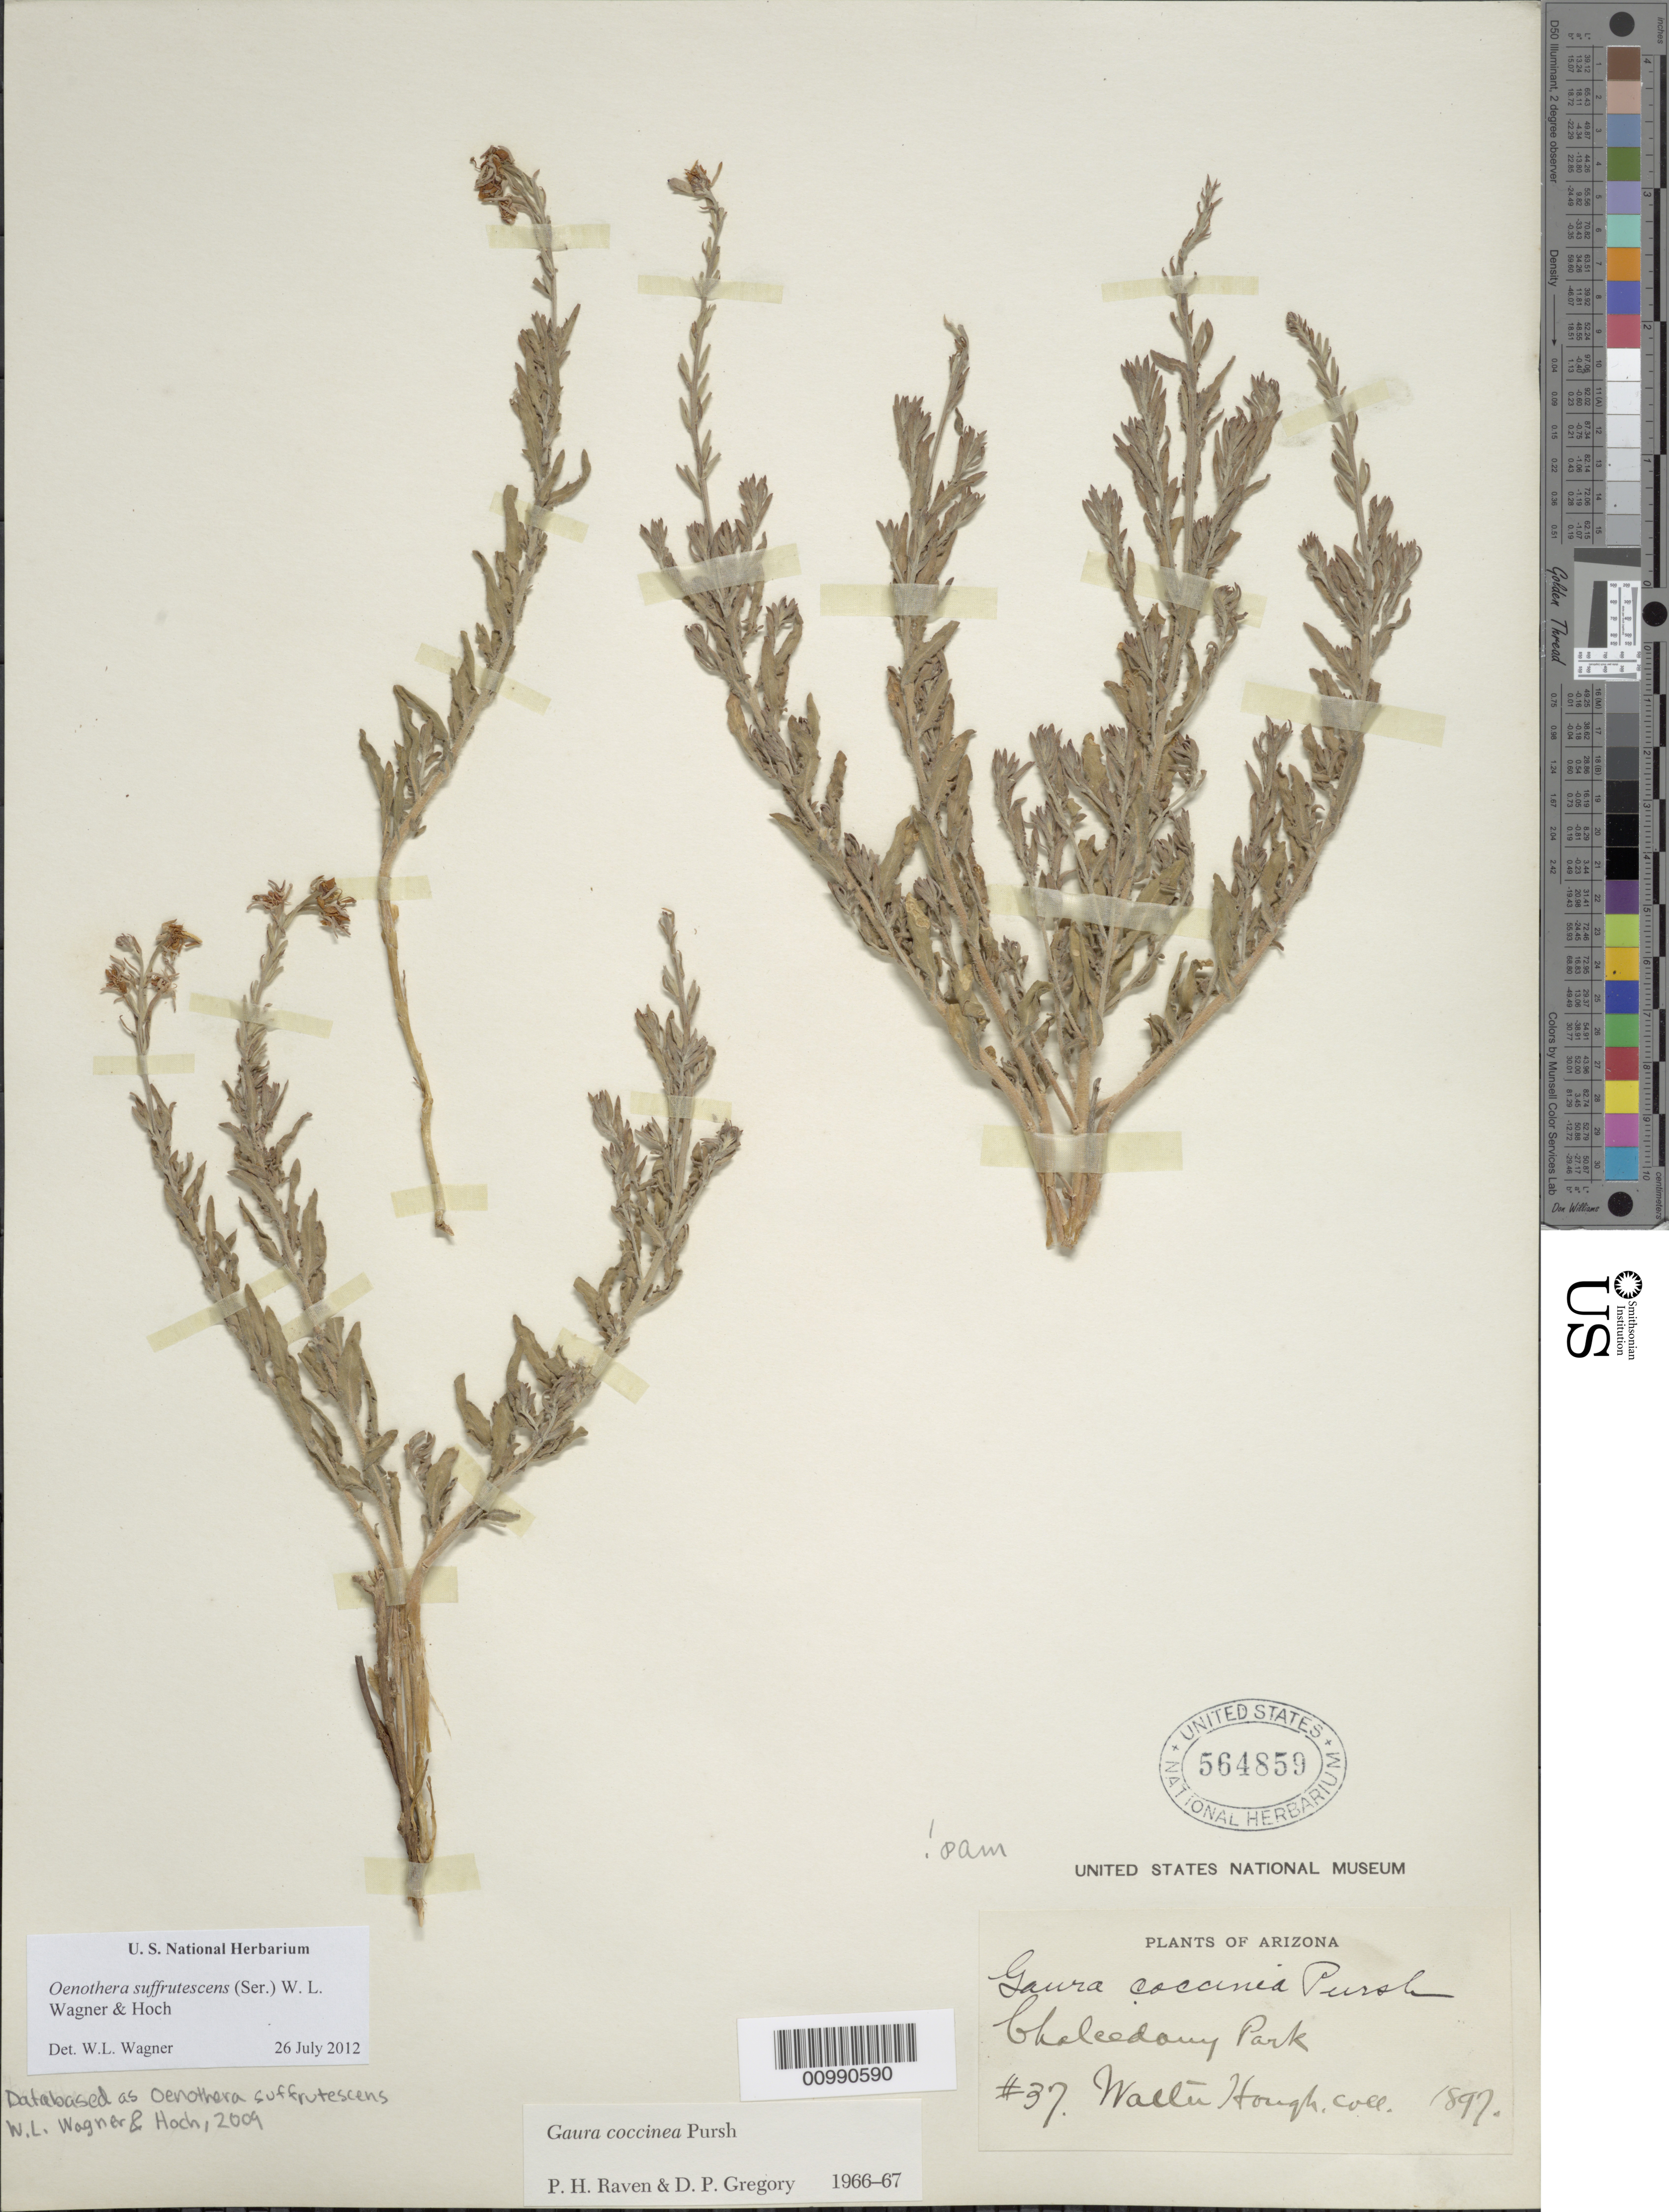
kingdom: Plantae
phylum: Tracheophyta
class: Magnoliopsida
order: Myrtales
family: Onagraceae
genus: Oenothera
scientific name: Oenothera suffrutescens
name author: (Ser.) W.L. Wagner & Hoch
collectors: W. Hough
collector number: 37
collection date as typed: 1897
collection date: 1897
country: United States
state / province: Arizona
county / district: Apache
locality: Chalcedony Park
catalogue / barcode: US 564859